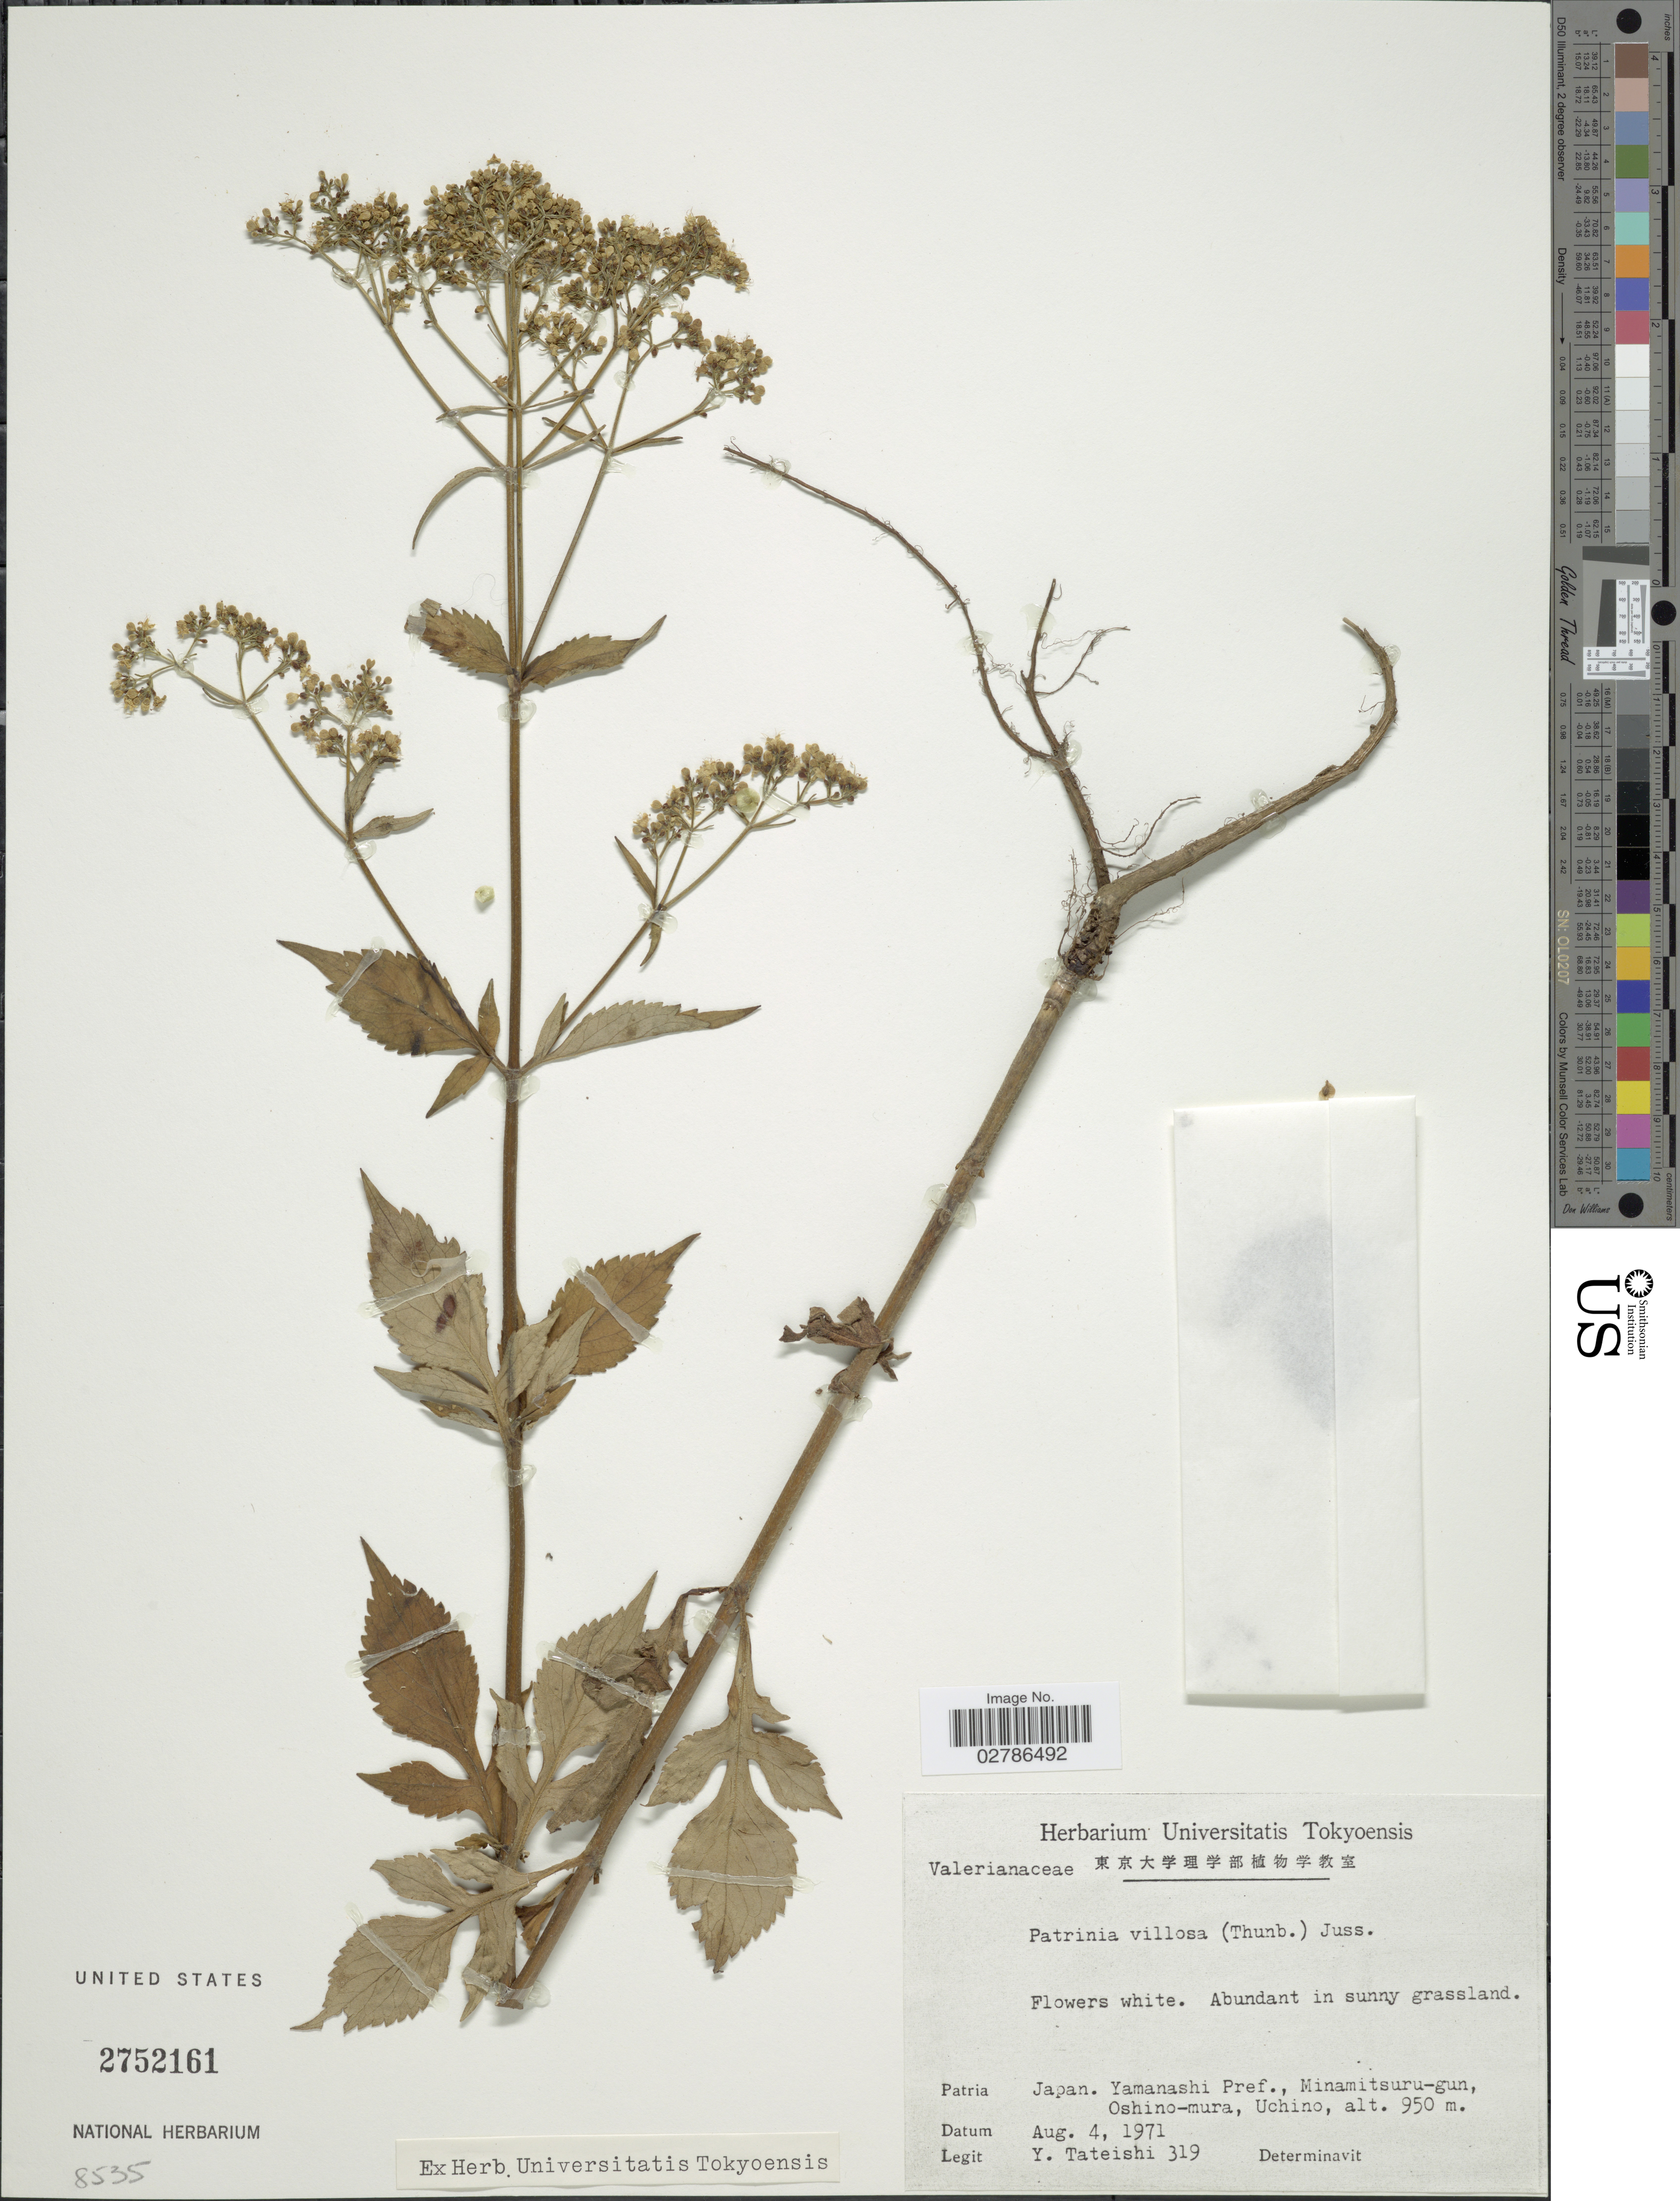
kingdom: Plantae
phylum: Tracheophyta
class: Magnoliopsida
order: Dipsacales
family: Caprifoliaceae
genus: Patrinia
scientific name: Patrinia villosa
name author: (Thunb.) Dufr.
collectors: Y. Tateishi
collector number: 319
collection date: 1971-08-04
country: Japan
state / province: Yamanasi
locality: Yamanashi Pref., Minamitsuru-gun, Oshino-mura, Uchino.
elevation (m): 950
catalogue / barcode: US 2752161